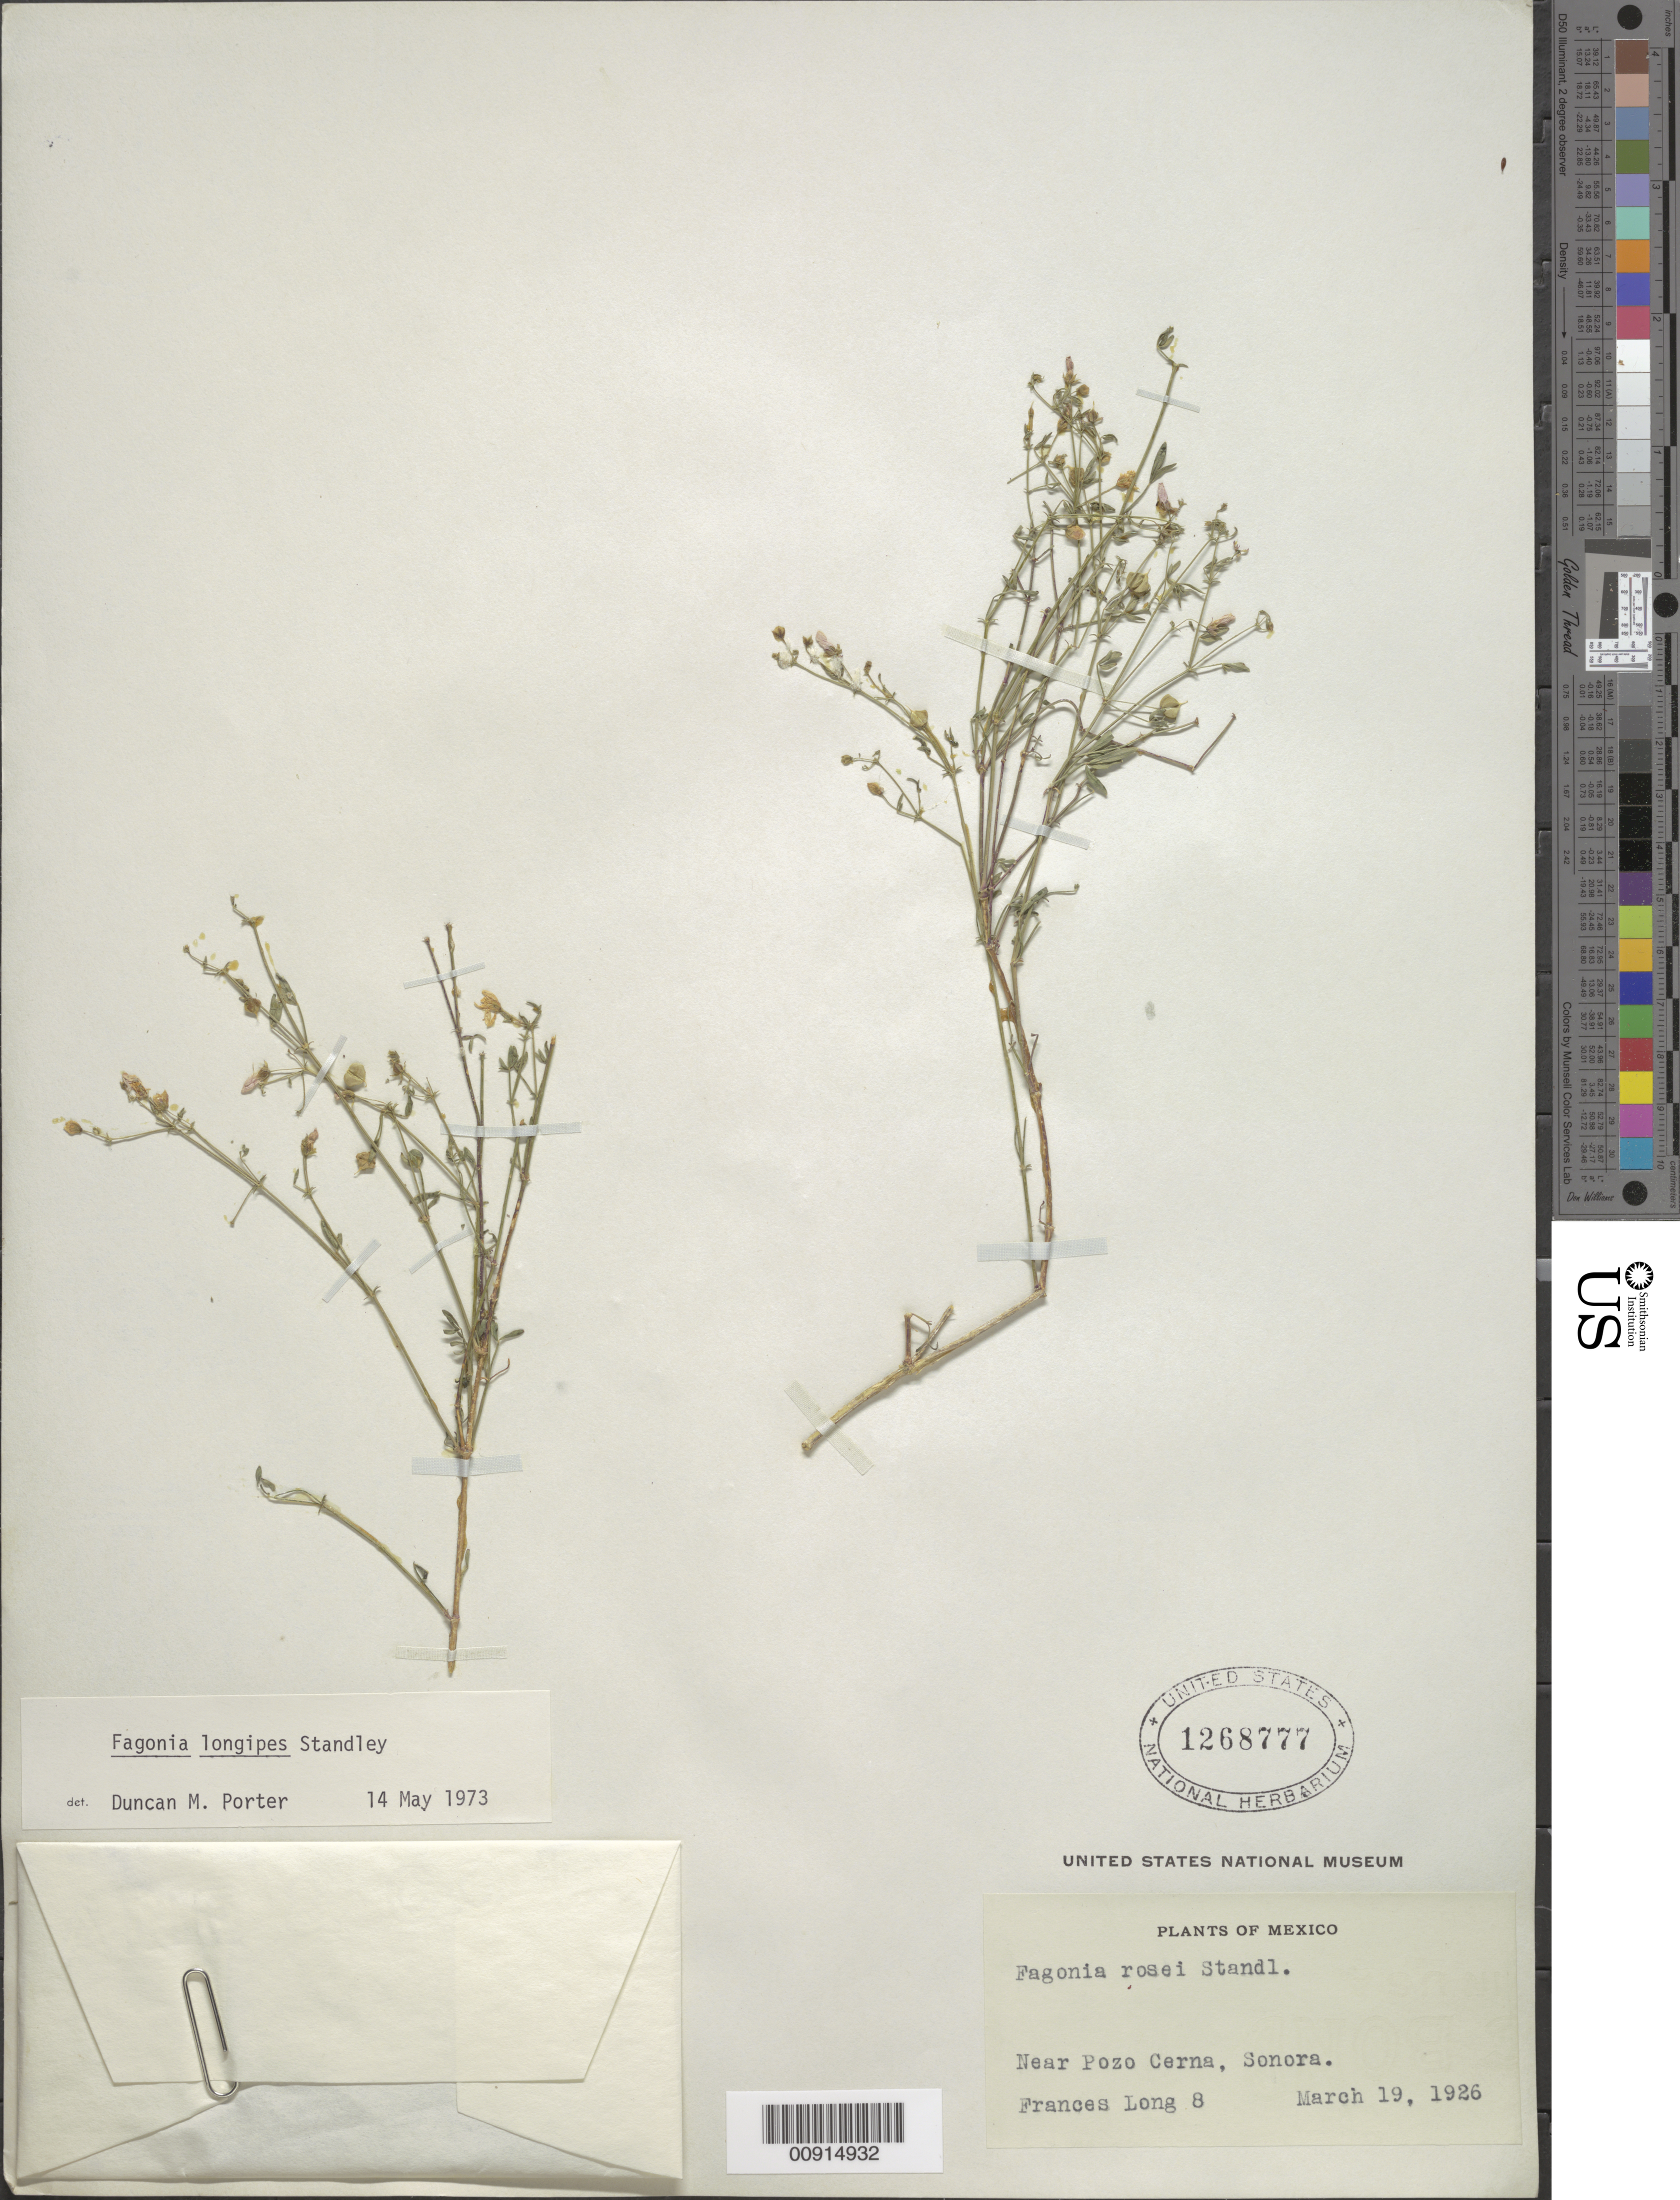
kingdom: Plantae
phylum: Tracheophyta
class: Magnoliopsida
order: Zygophyllales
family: Zygophyllaceae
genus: Fagonia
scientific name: Fagonia longipes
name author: Standl.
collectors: F. Long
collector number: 8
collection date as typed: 19 Mar 1926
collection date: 1926-03-19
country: Mexico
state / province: Sonora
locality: Near Pozo Cerna, Sonora.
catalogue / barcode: US 1268777